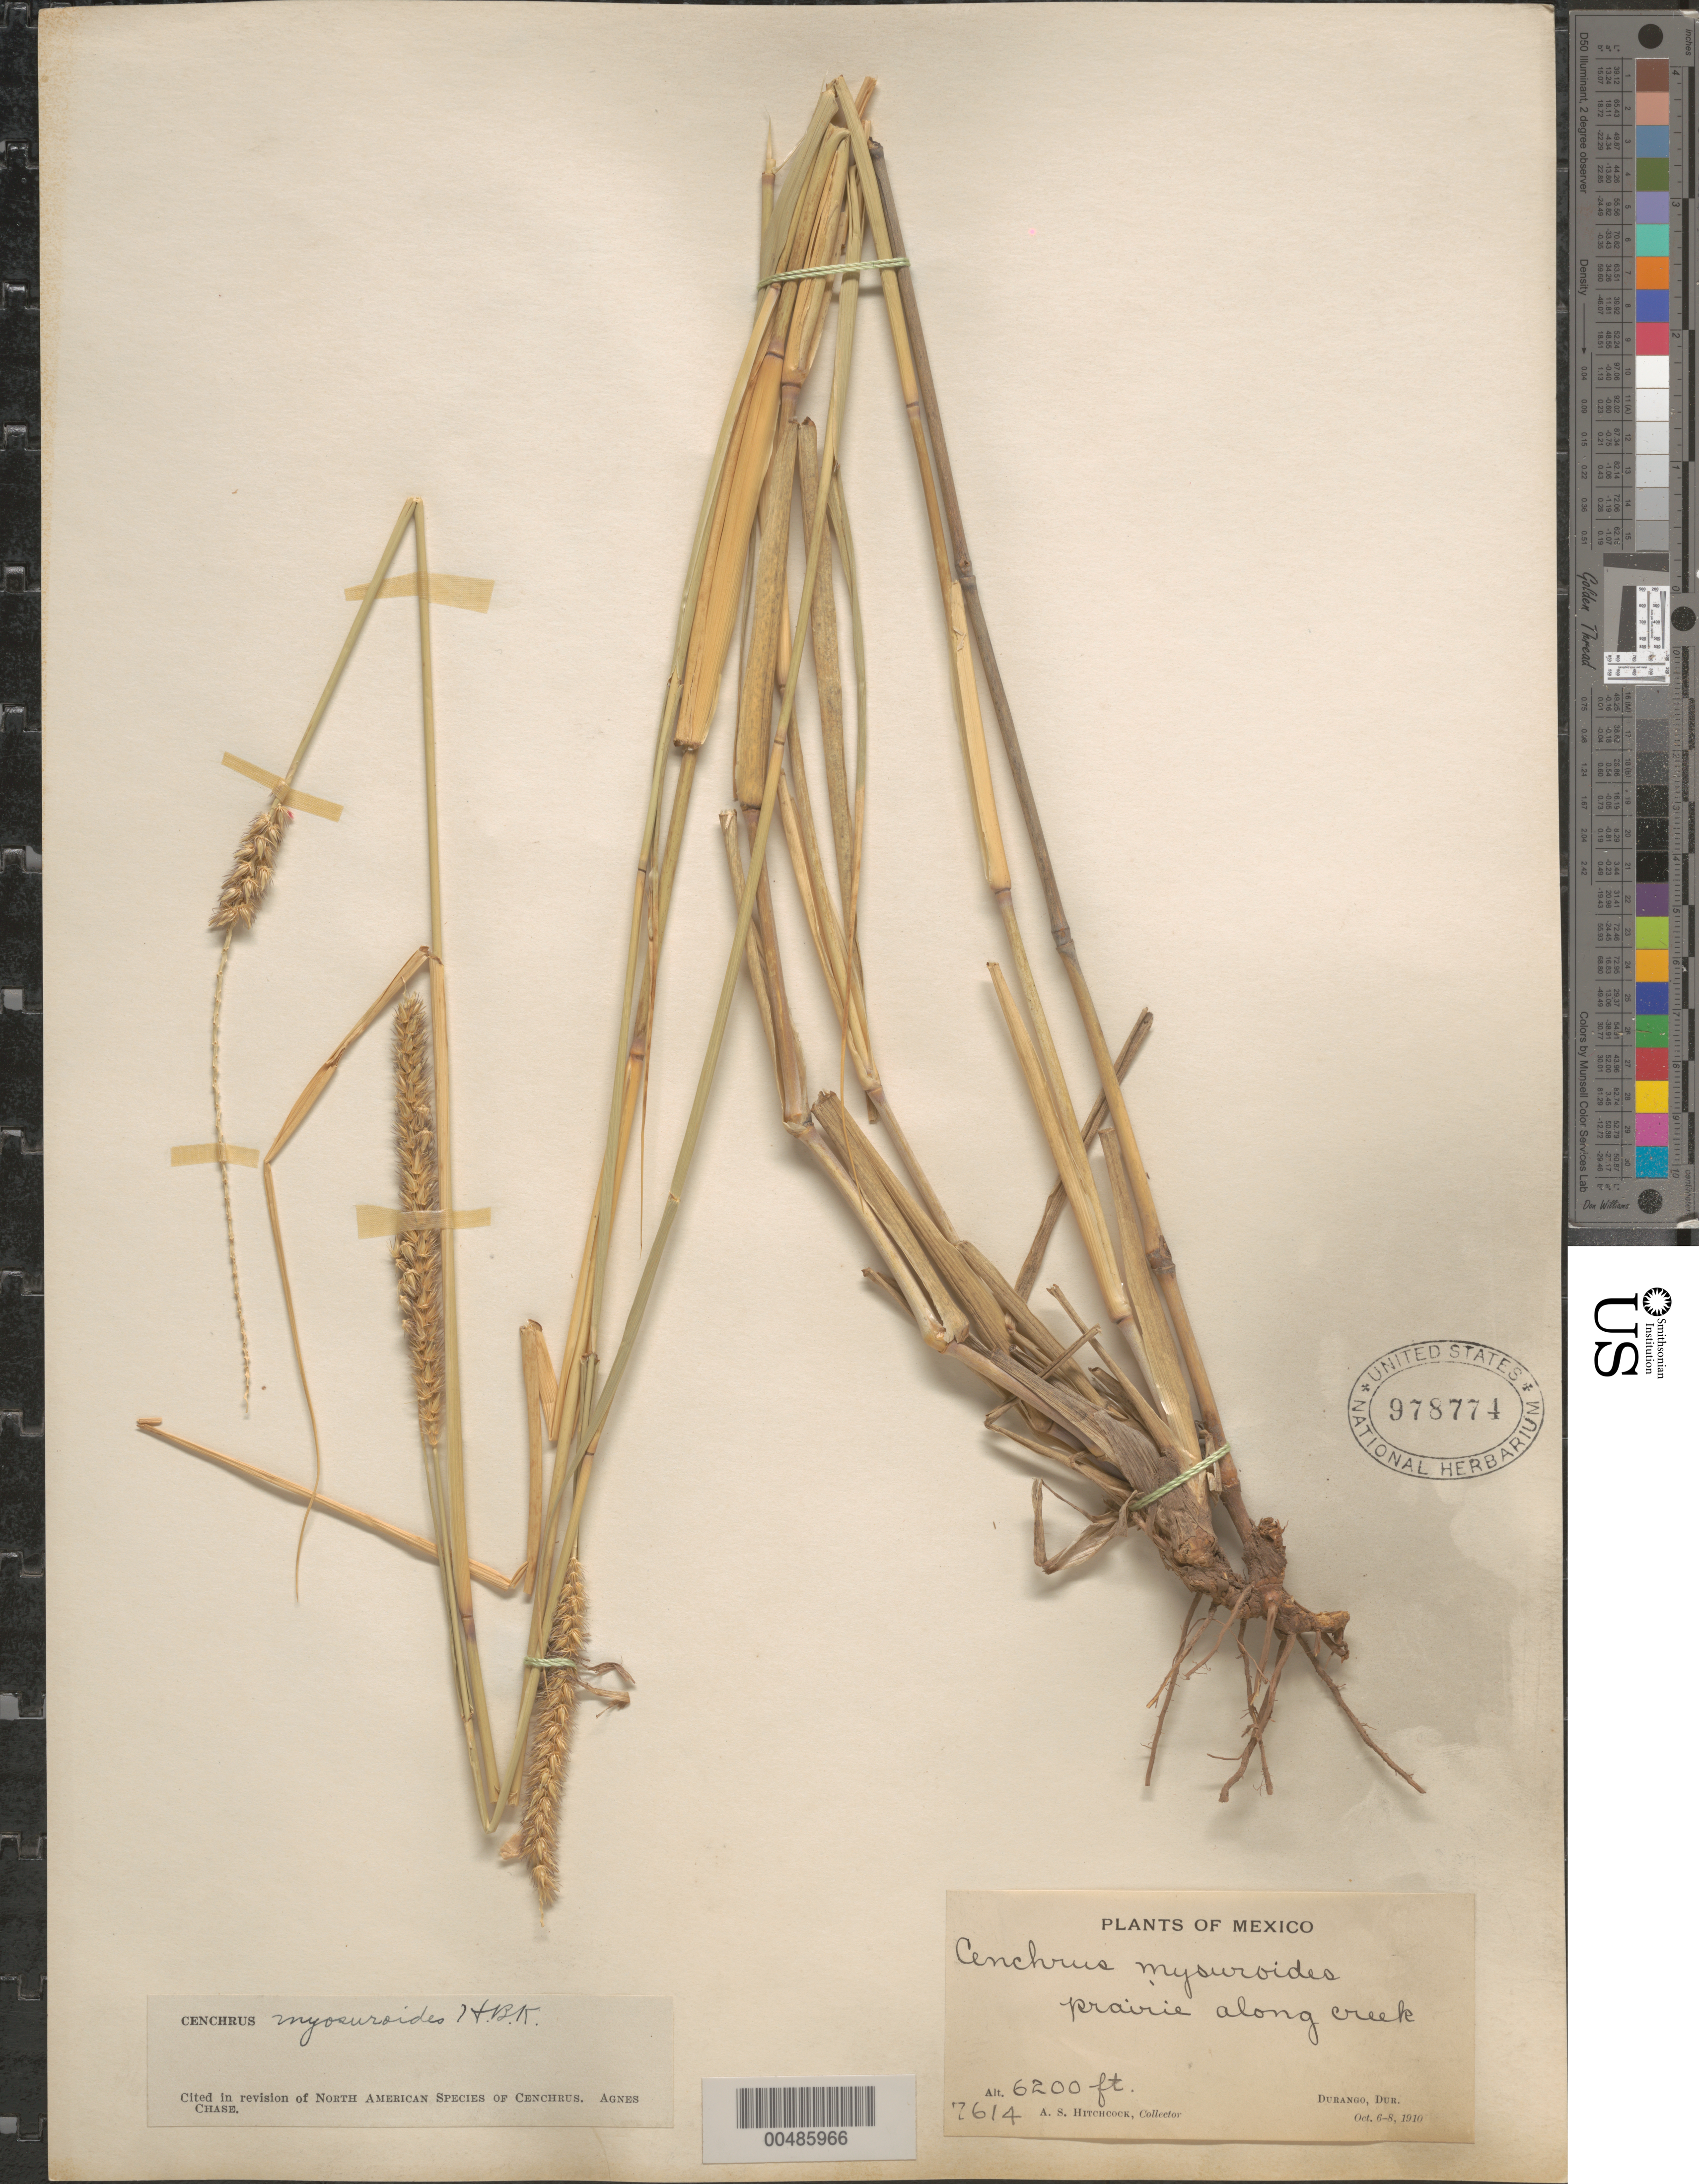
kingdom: Plantae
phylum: Tracheophyta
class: Liliopsida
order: Poales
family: Poaceae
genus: Cenchrus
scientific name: Cenchrus myosuroides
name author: Kunth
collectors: A. S. Hitchcock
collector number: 7614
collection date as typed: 6 Oct 1910 to 8 Oct 1910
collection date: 1910-10-06/1910-10-08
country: Mexico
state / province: Durango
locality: Durango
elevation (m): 1890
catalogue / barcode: US 978774